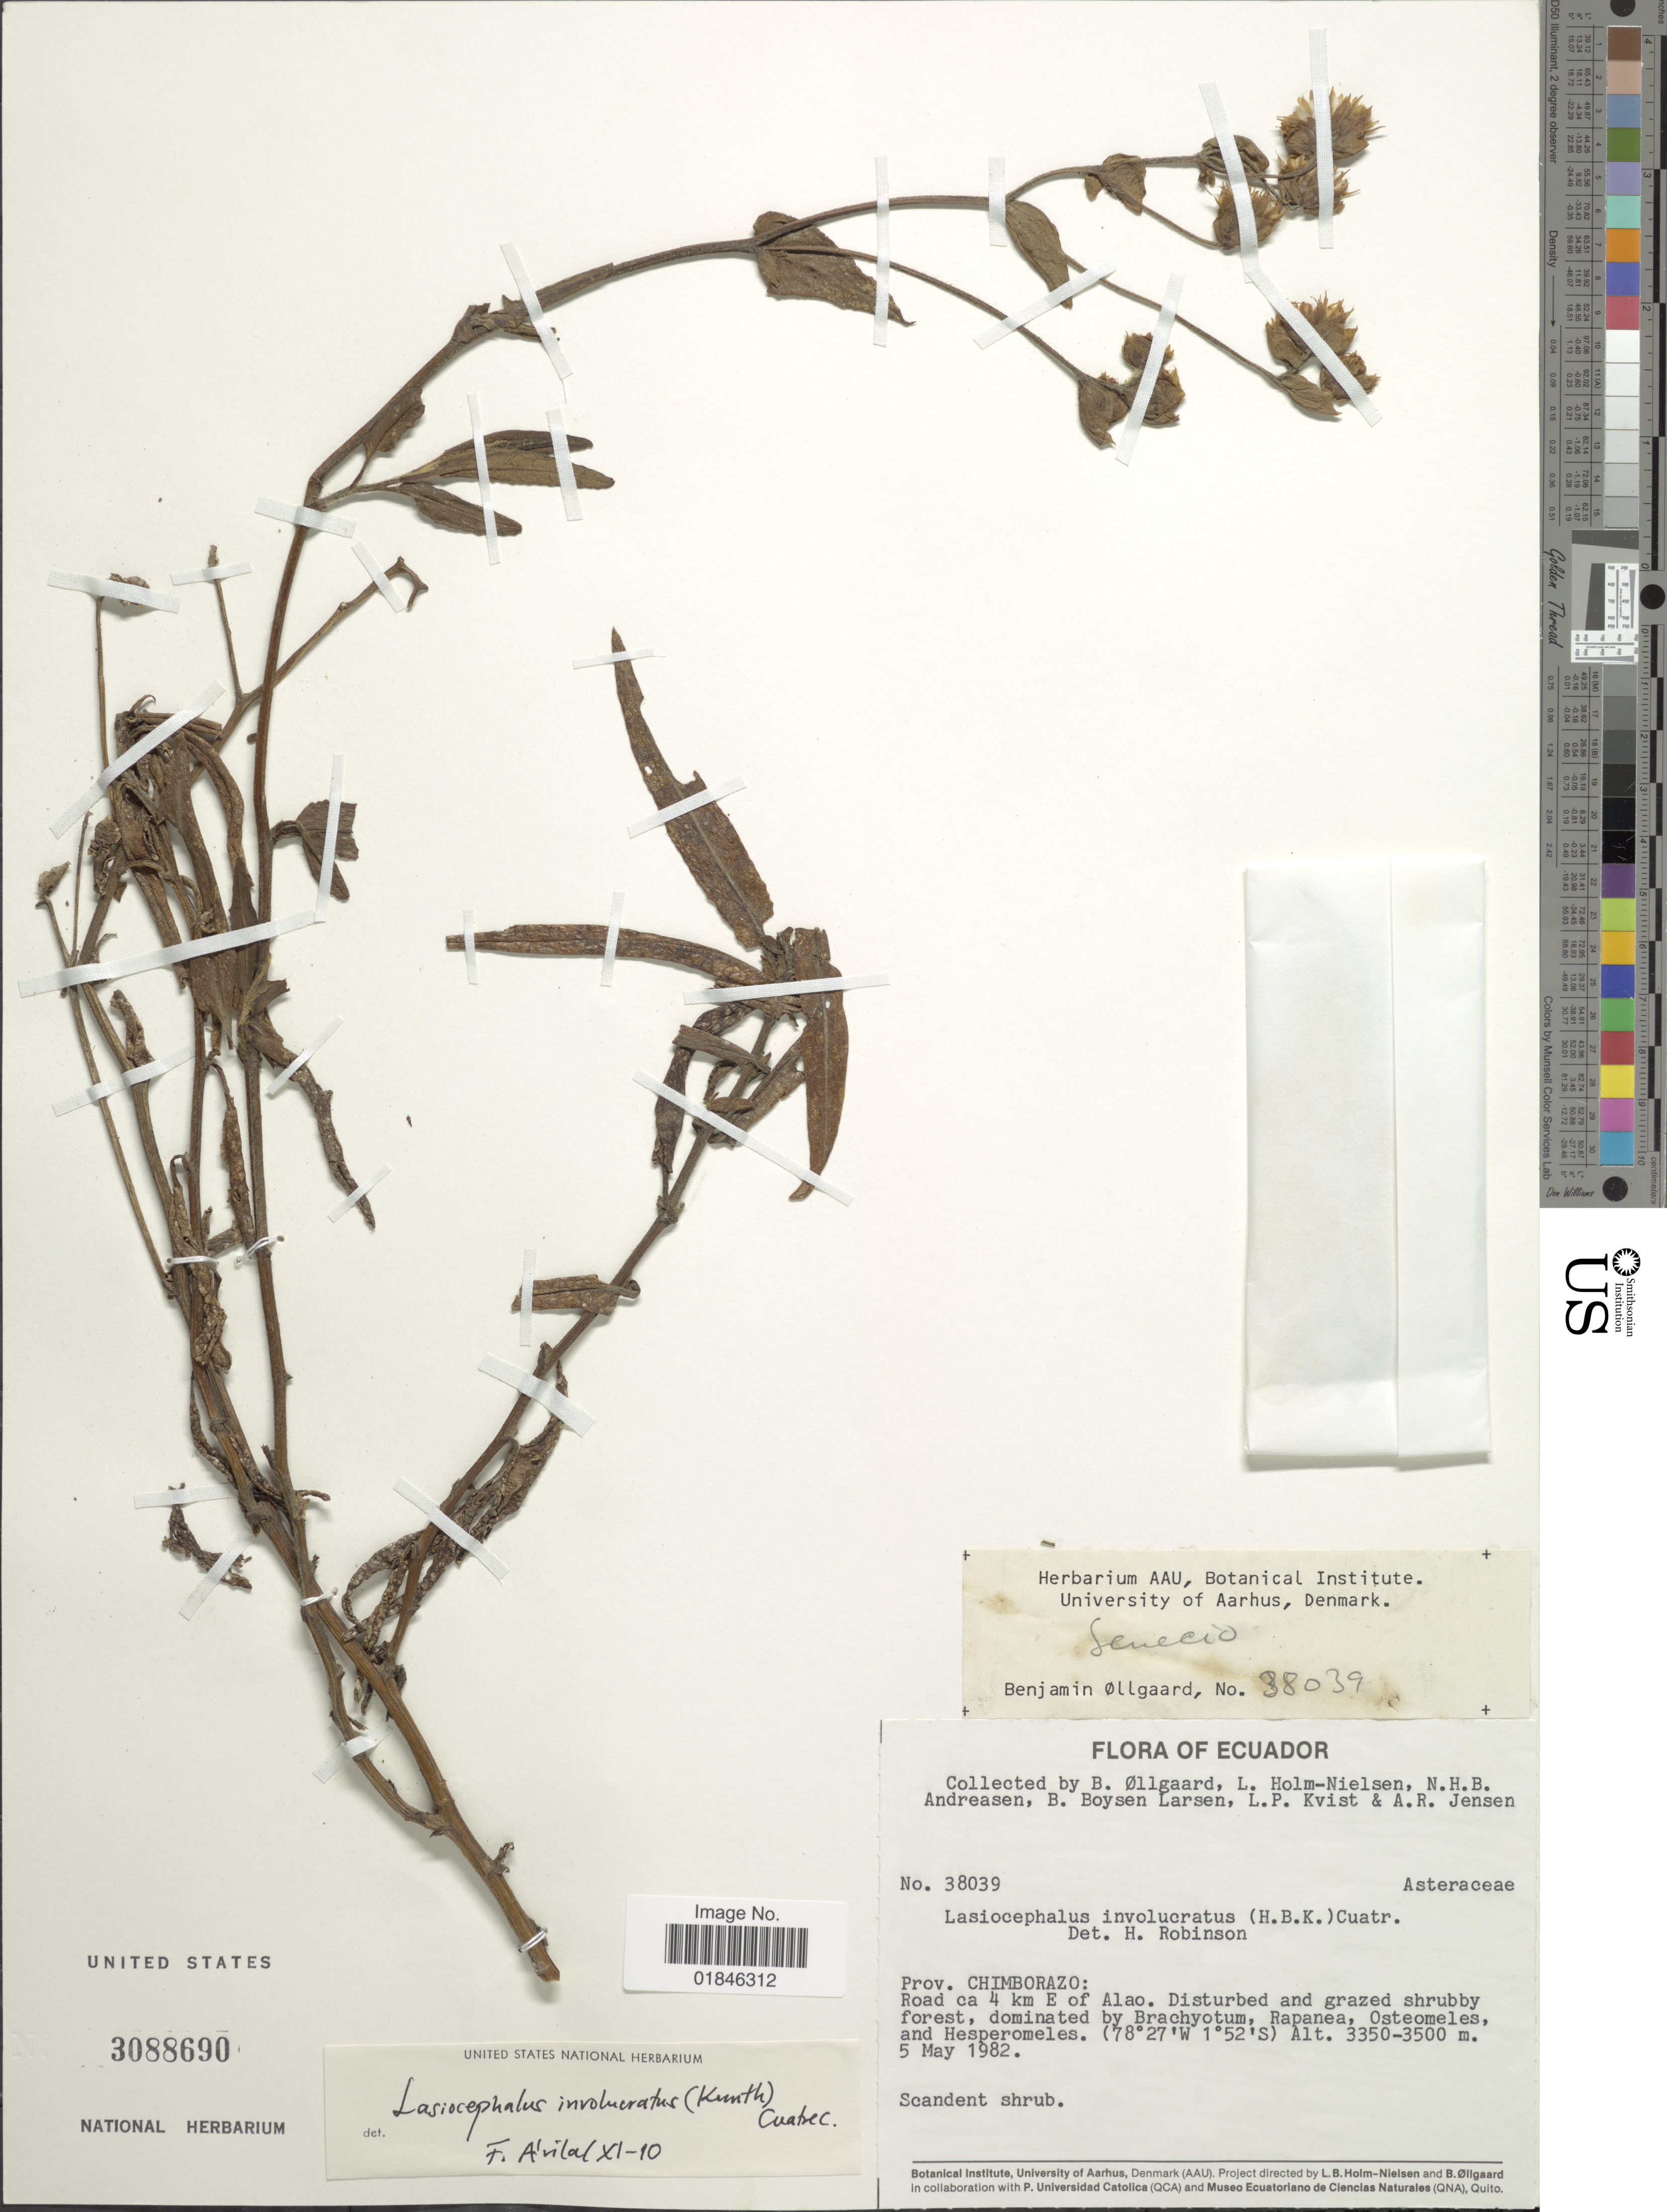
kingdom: Plantae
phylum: Tracheophyta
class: Magnoliopsida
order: Asterales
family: Asteraceae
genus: Senecio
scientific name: Senecio involucratus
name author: (Kunth) DC.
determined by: Salomon, Luciana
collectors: B. Øllgaard, L. B. Holm-Nielsen, N. Andreasen, B. Boysen Larsen & et al.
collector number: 38039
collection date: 1982-05-05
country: Ecuador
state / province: Chimborazo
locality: Prov. Chimborazo: Road ca 4 km E of Alao.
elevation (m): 3350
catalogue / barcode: US 3088690